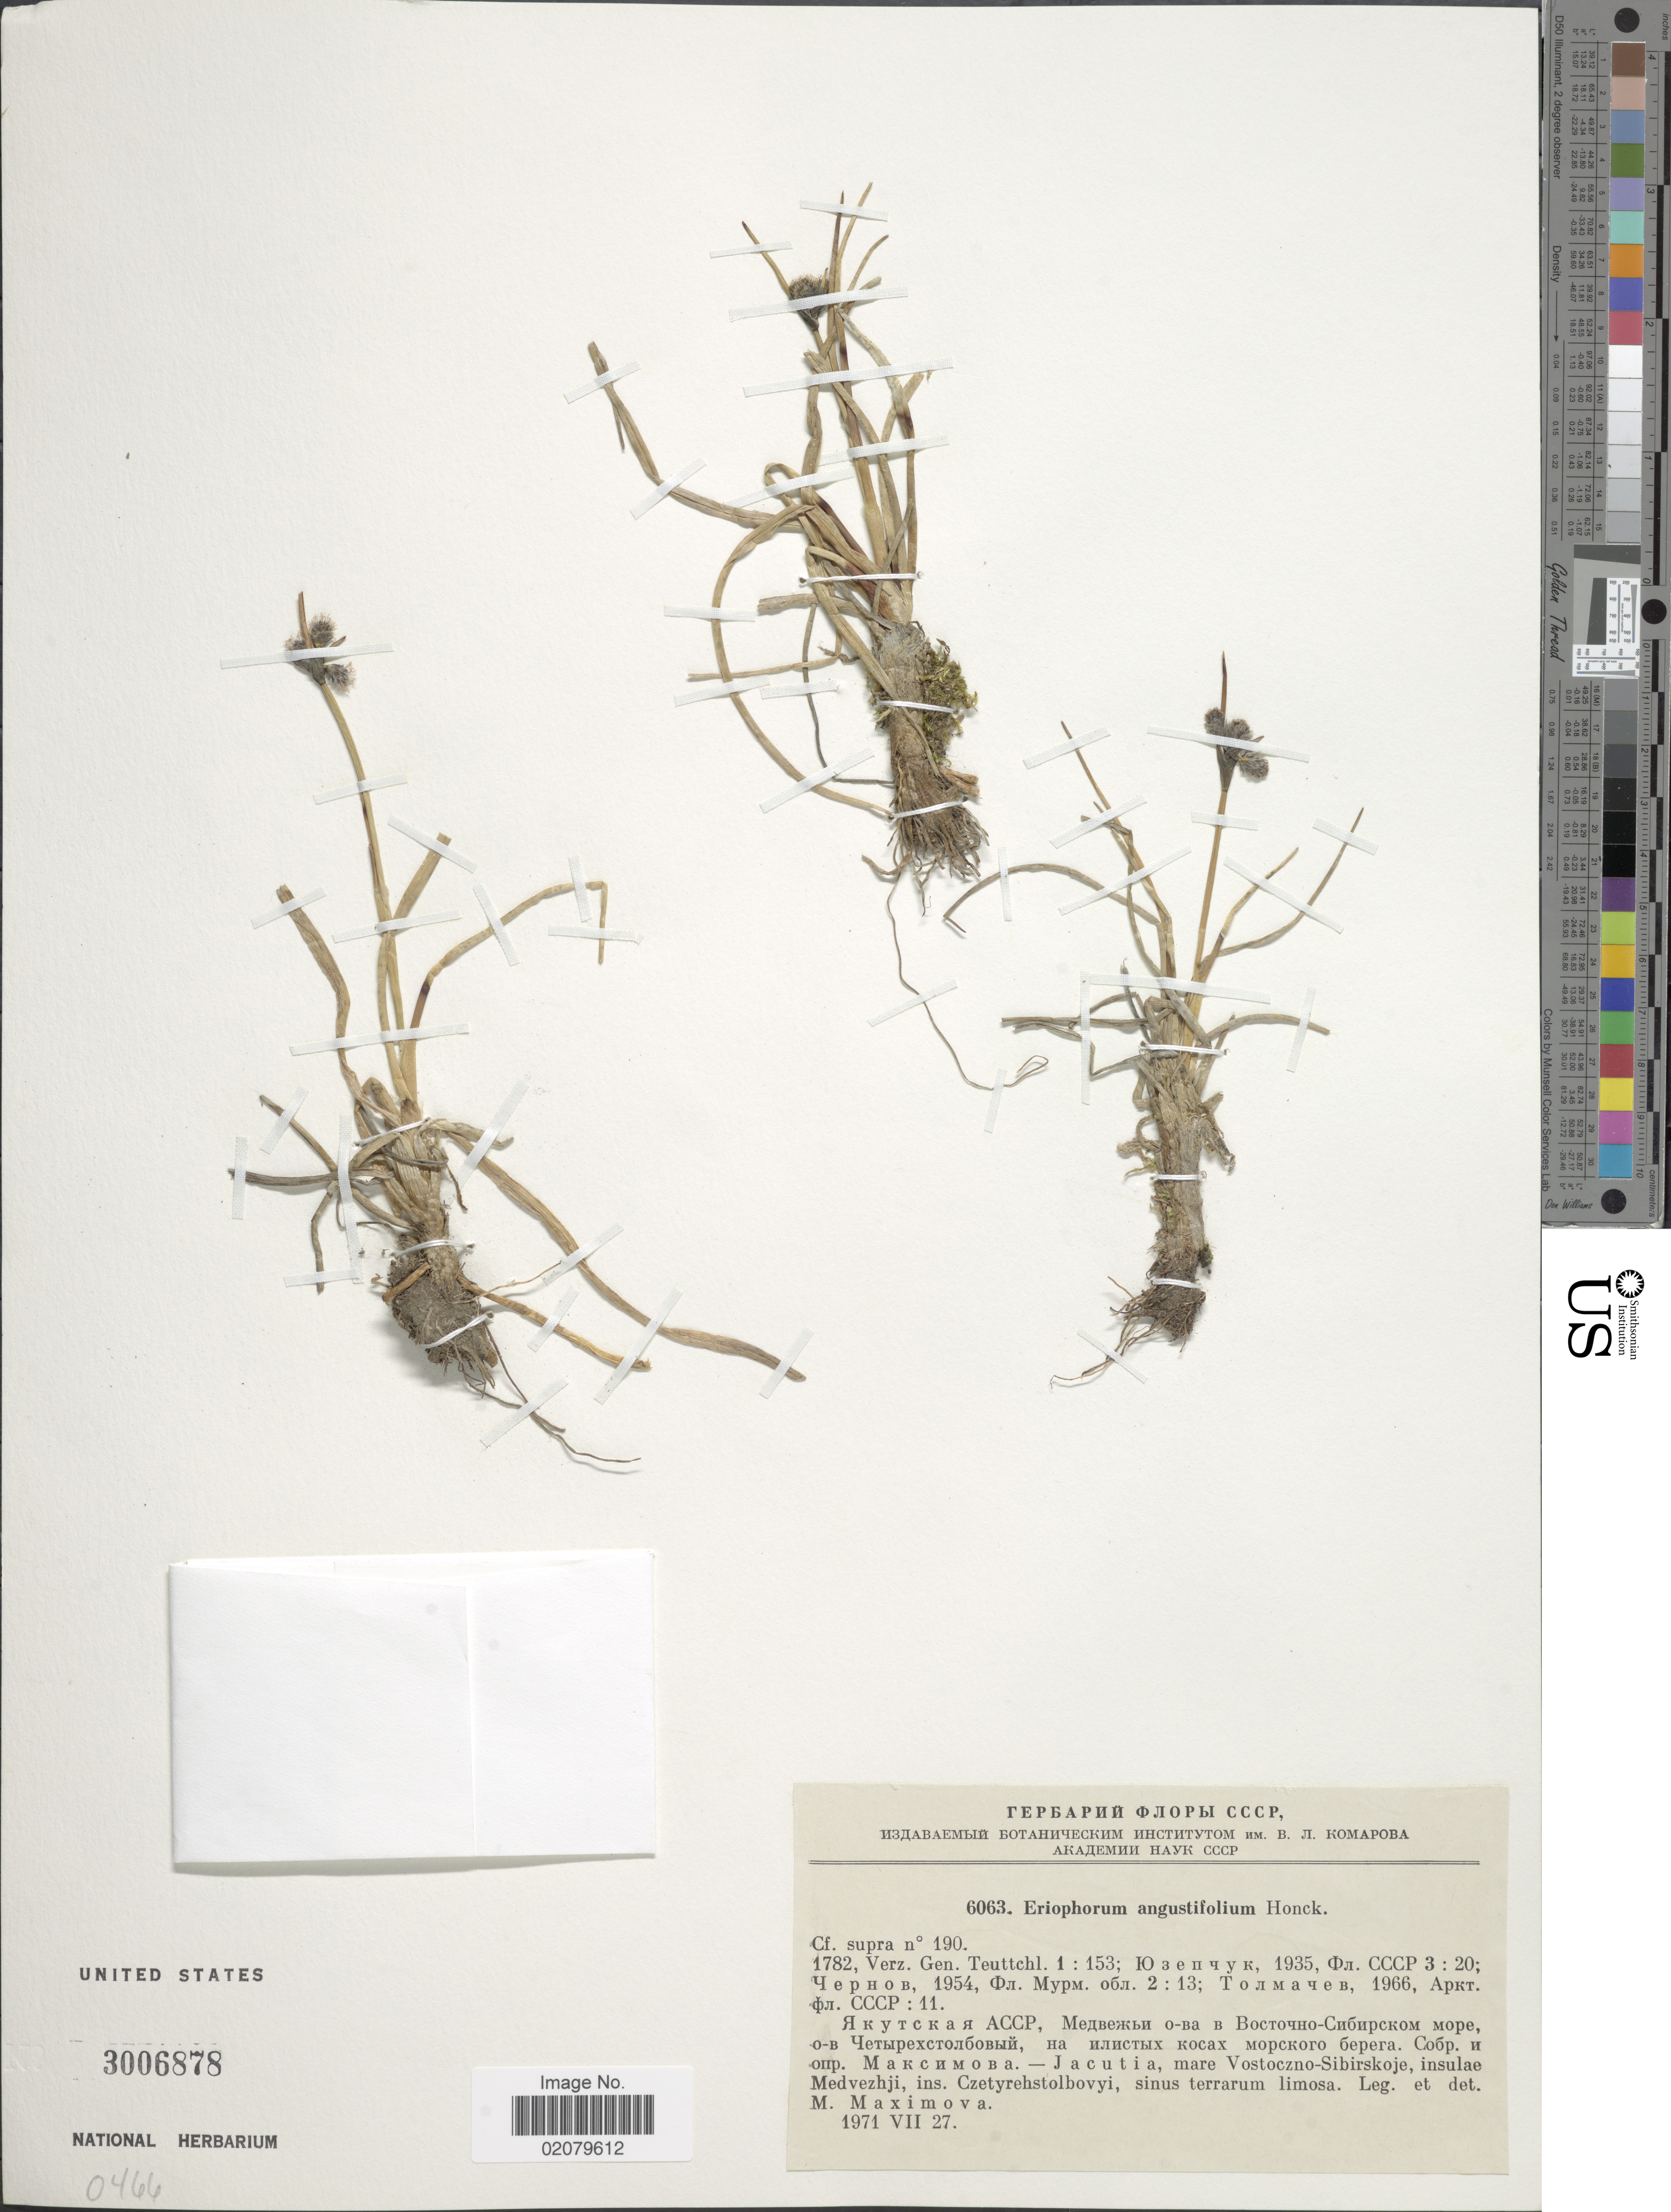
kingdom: Plantae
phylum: Tracheophyta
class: Liliopsida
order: Poales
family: Cyperaceae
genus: Eriophorum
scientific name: Eriophorum angustifolium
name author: Honck.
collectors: M. Maximova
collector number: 6063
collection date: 1971-07-27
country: Russian Federation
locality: Jacutia, mare Vostoczno-Sibirskoje, insulae Medvezhji, ins. Czetyrehstolbovyi, sinus terrarum limosa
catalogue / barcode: US 3006878